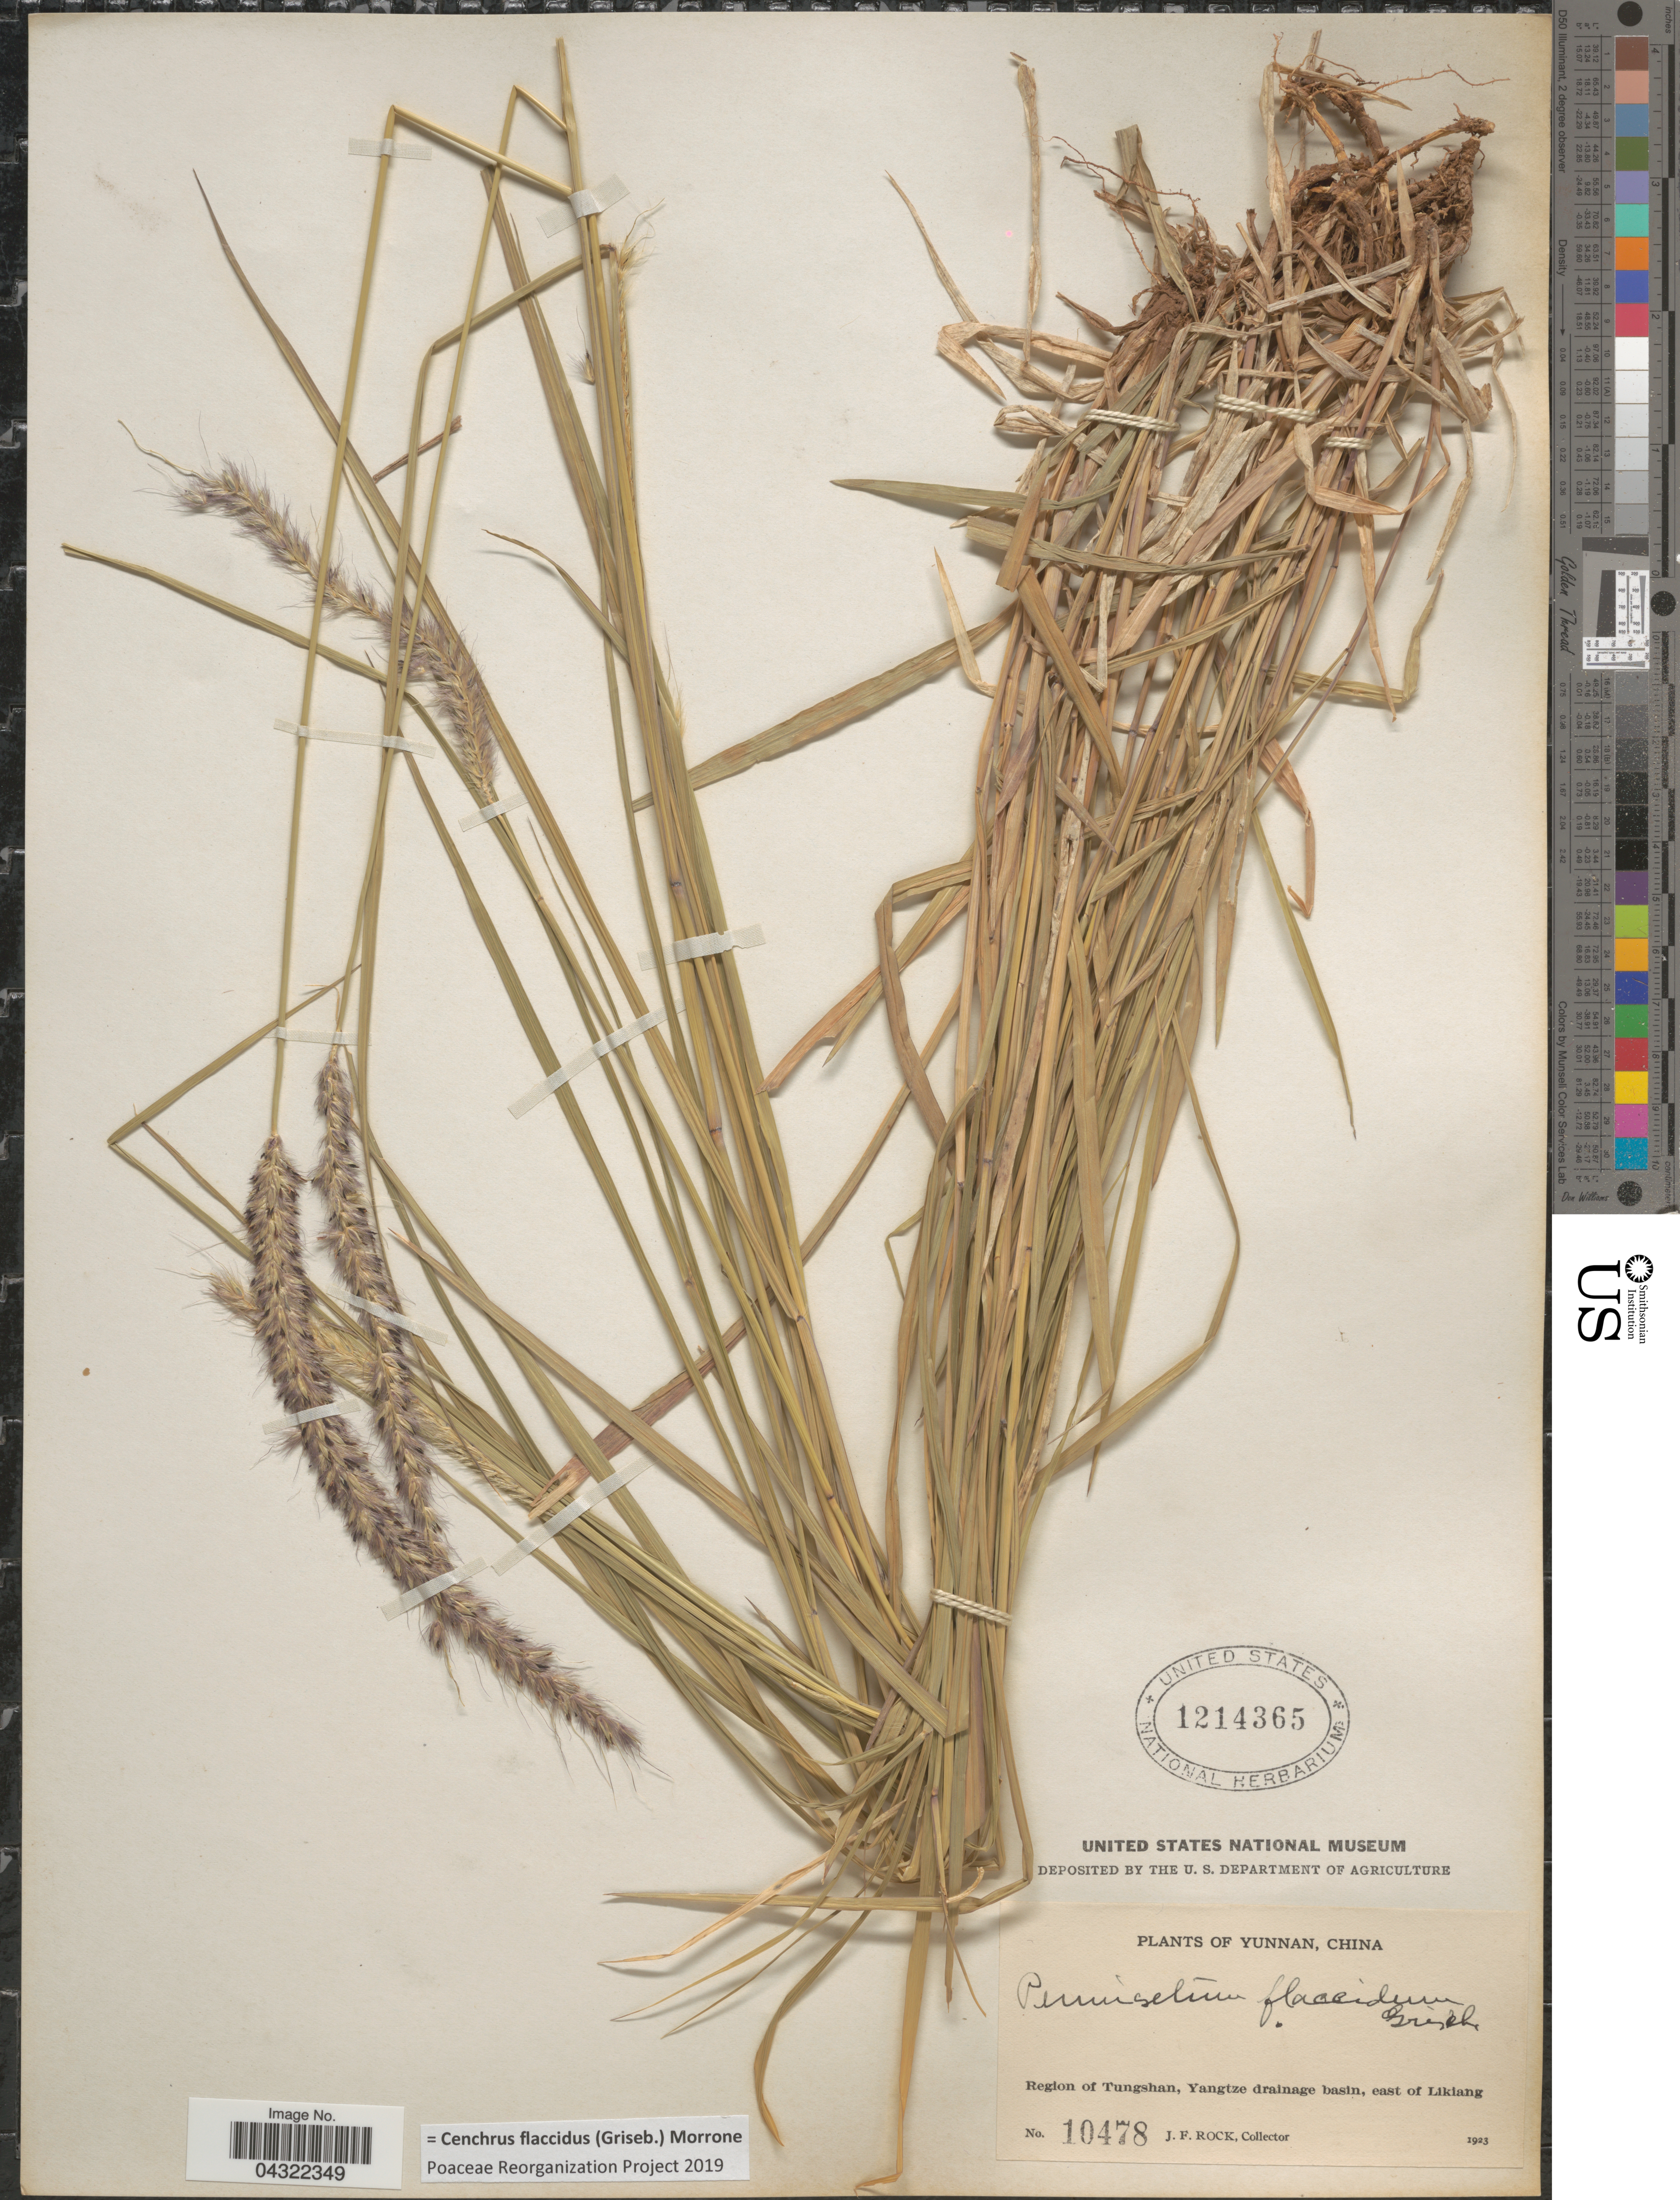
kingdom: Plantae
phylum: Tracheophyta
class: Liliopsida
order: Poales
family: Poaceae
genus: Cenchrus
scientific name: Cenchrus flaccidus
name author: (Griseb.) Morrone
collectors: J. Rock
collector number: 10478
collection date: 1923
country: China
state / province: Yunnan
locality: Region of Tungshan, Yangtze drainage basin, east of Likiang.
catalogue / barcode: US 1214365